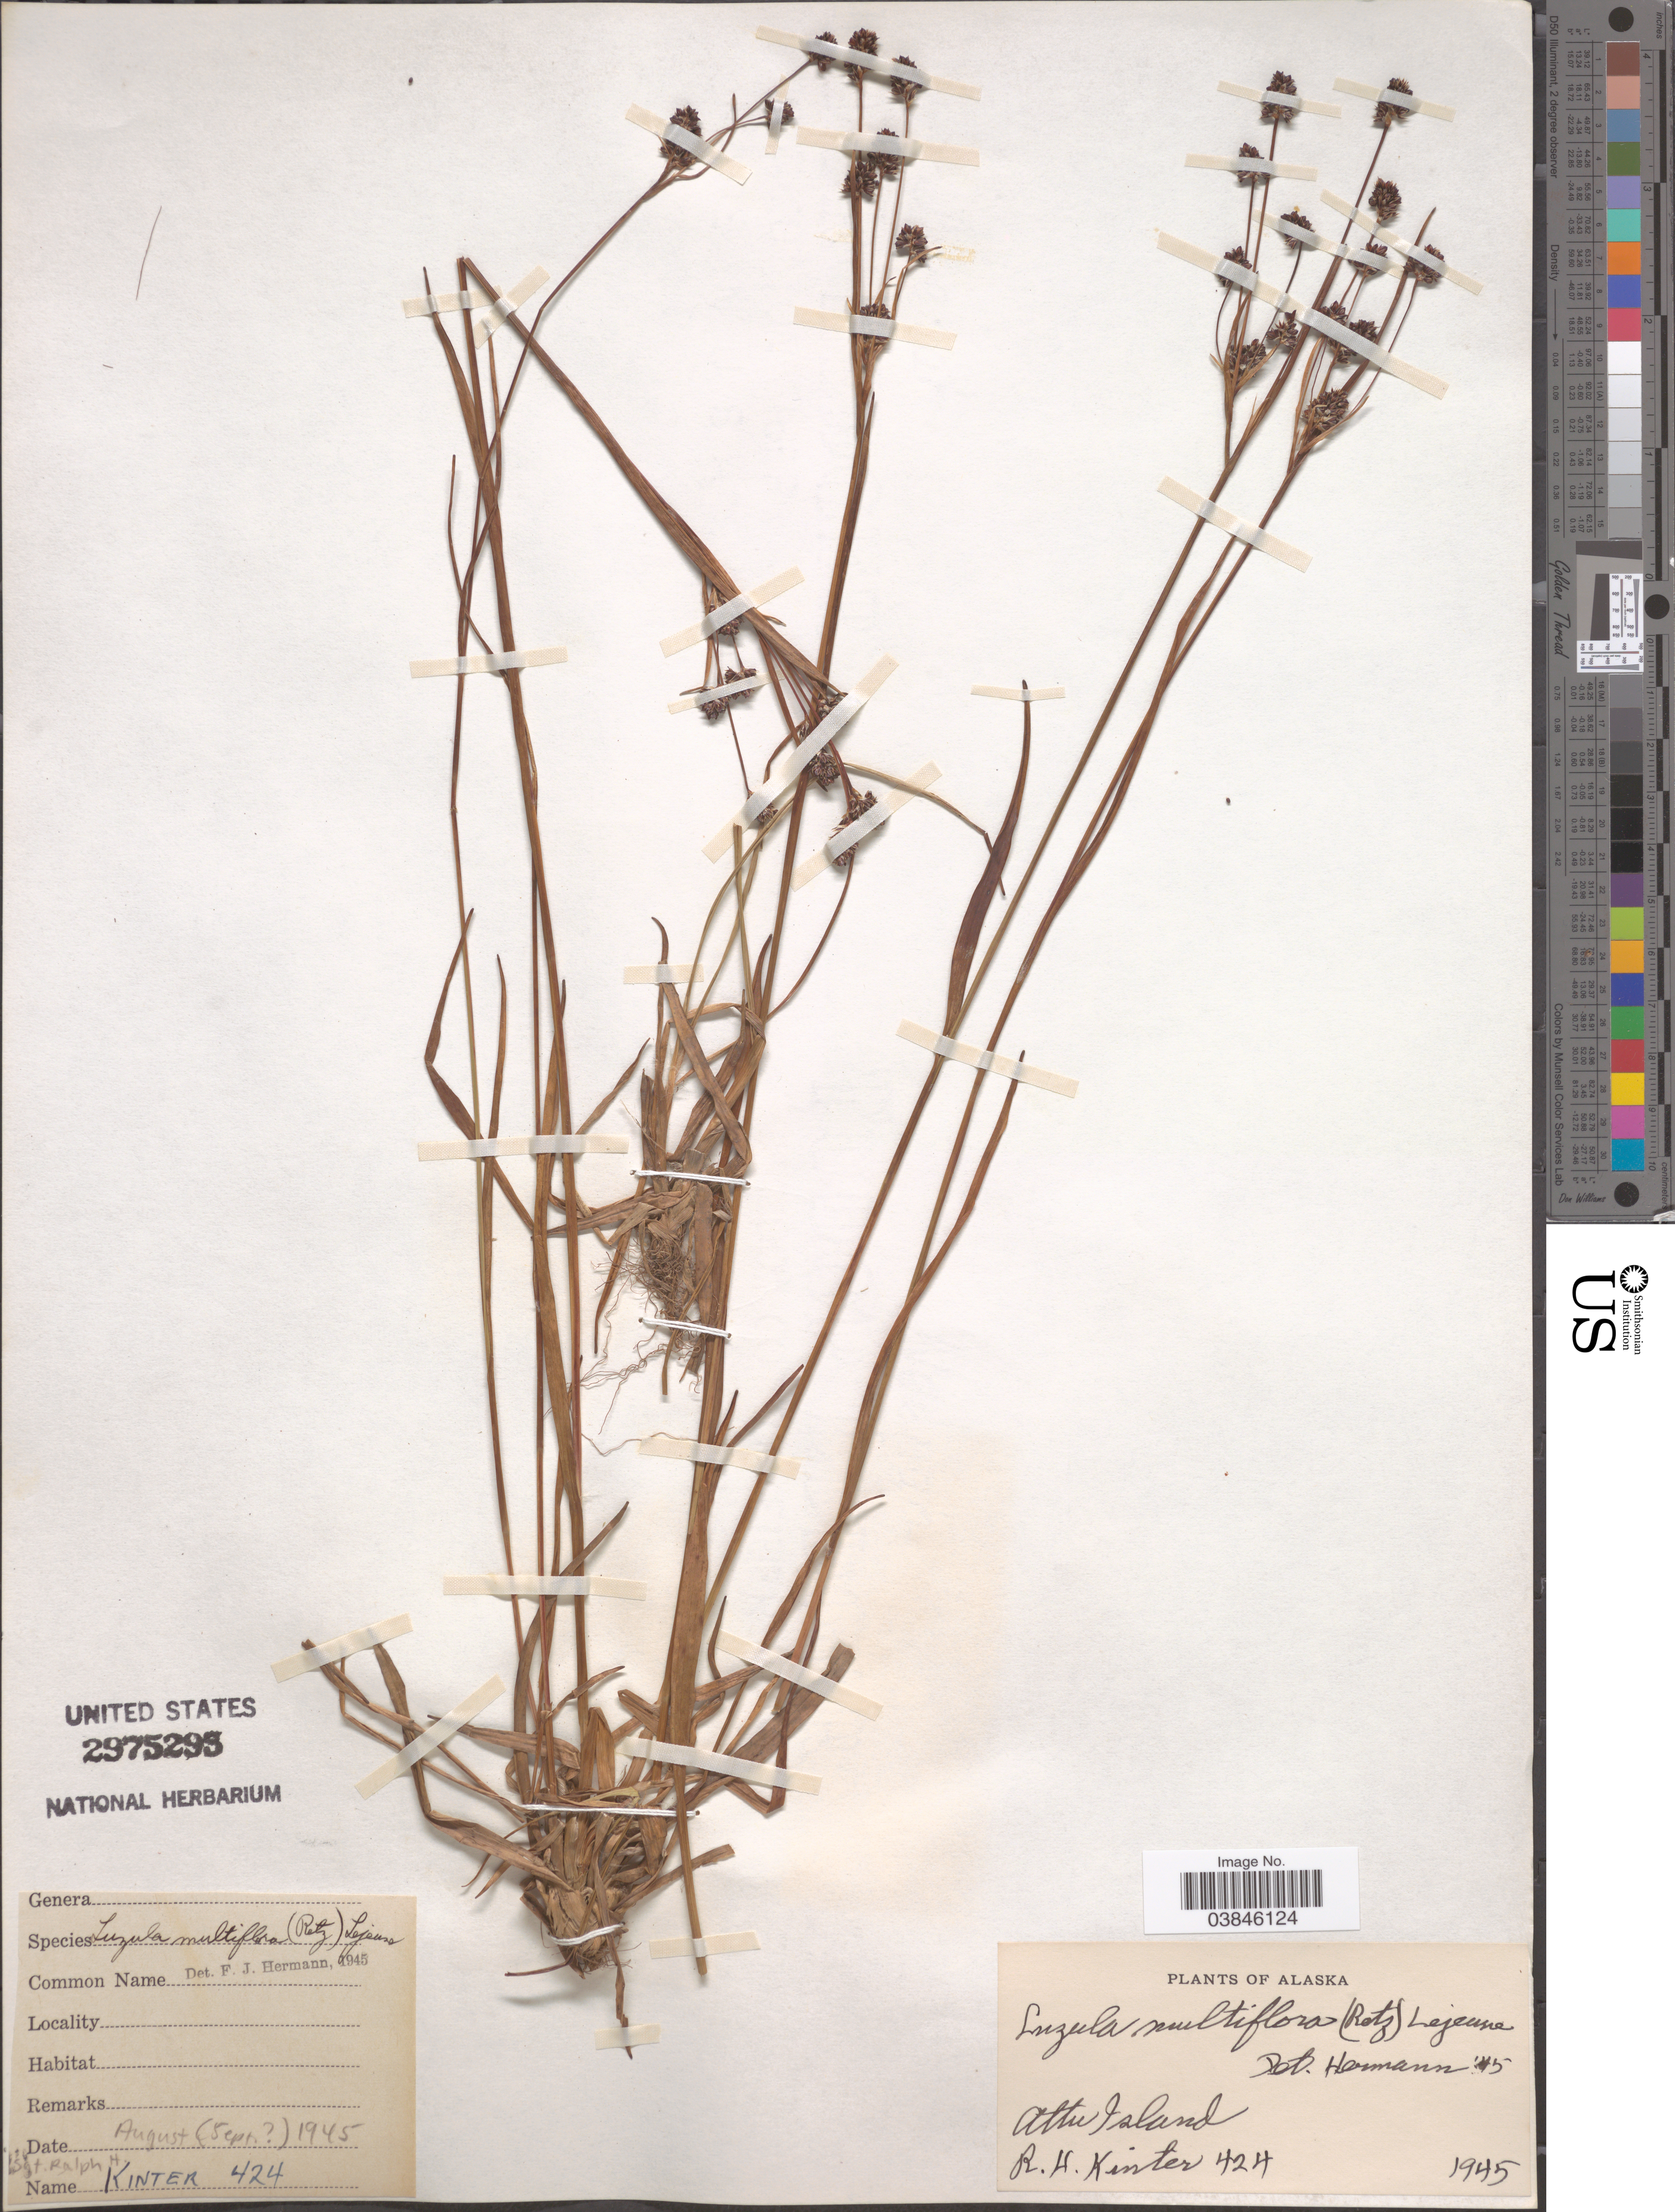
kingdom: Plantae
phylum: Tracheophyta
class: Liliopsida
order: Poales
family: Juncaceae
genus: Luzula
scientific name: Luzula multiflora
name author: (Ehrh.) Lej.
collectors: R. Kinter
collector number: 424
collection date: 1945-08/1945-09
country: United States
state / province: Alaska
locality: Attu Island.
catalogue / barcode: US 2975298